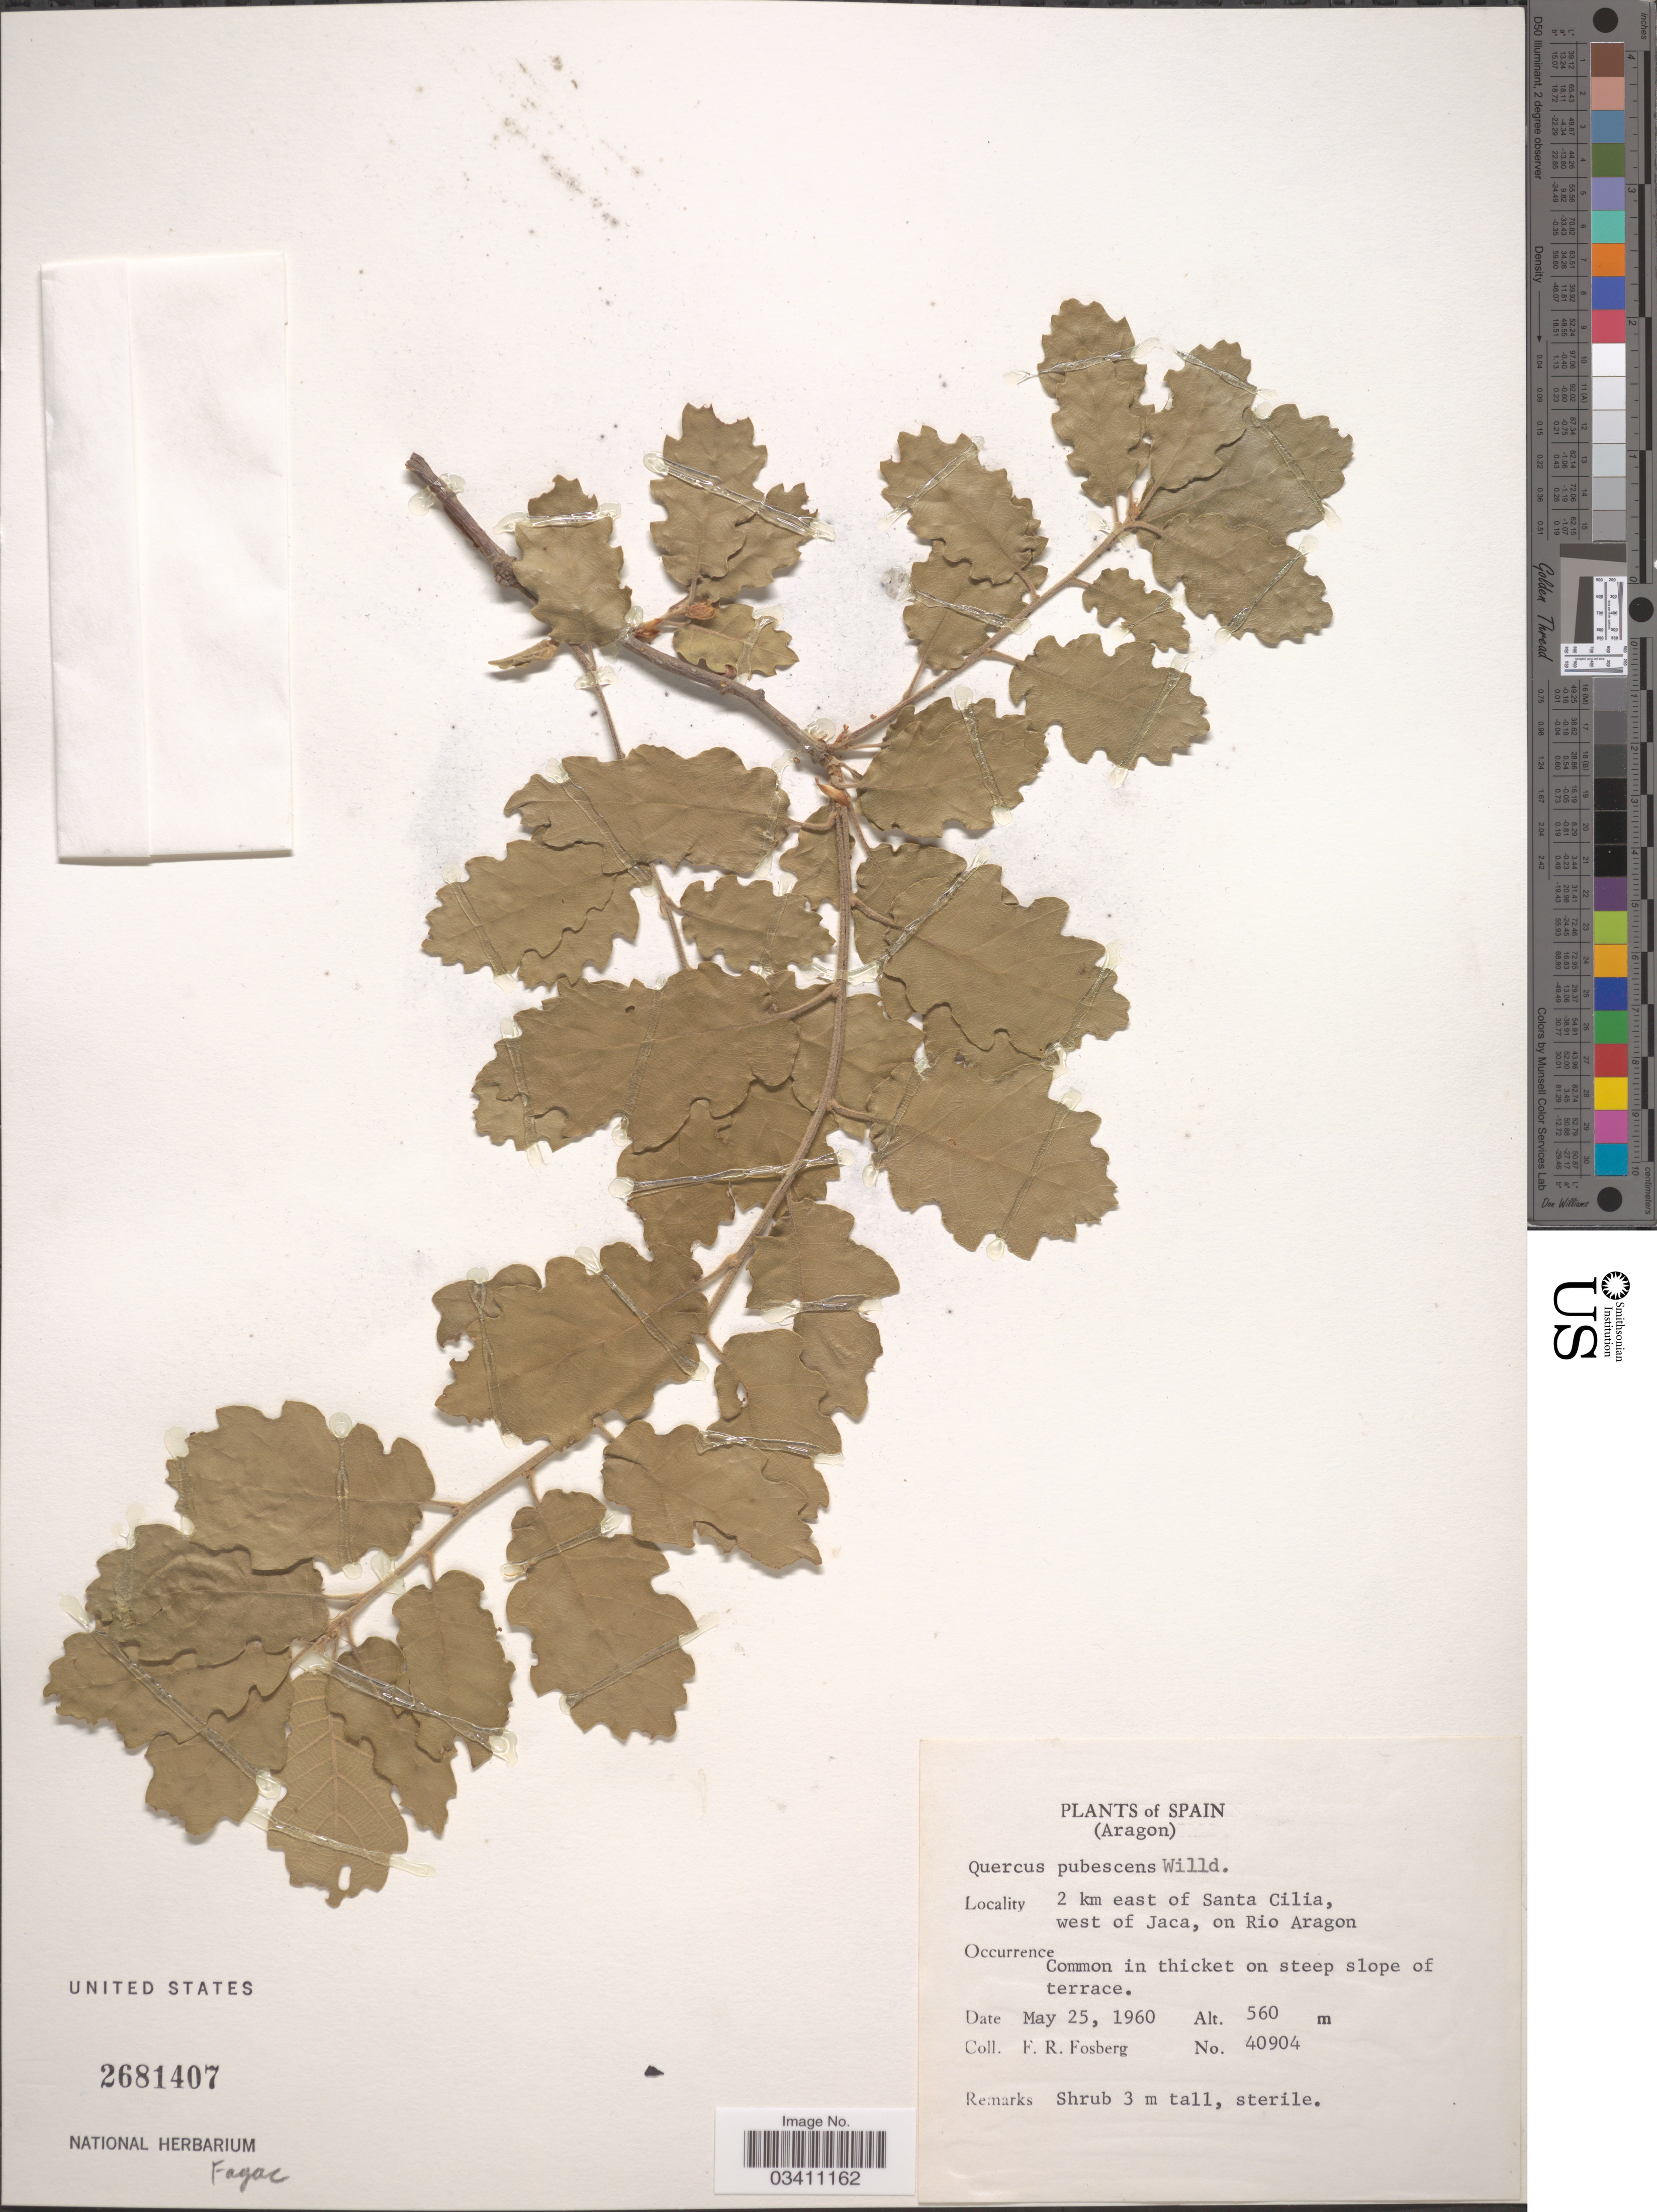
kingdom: Plantae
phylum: Tracheophyta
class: Magnoliopsida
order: Fagales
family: Fagaceae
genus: Quercus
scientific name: Quercus pubescens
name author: Willd.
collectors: F. R. Fosberg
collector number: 40904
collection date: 1960-05-25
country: Spain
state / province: Aragón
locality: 2 km east of Santa Cilia, west of Jaca, on Rio Aragon.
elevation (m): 560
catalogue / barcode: US 2681407